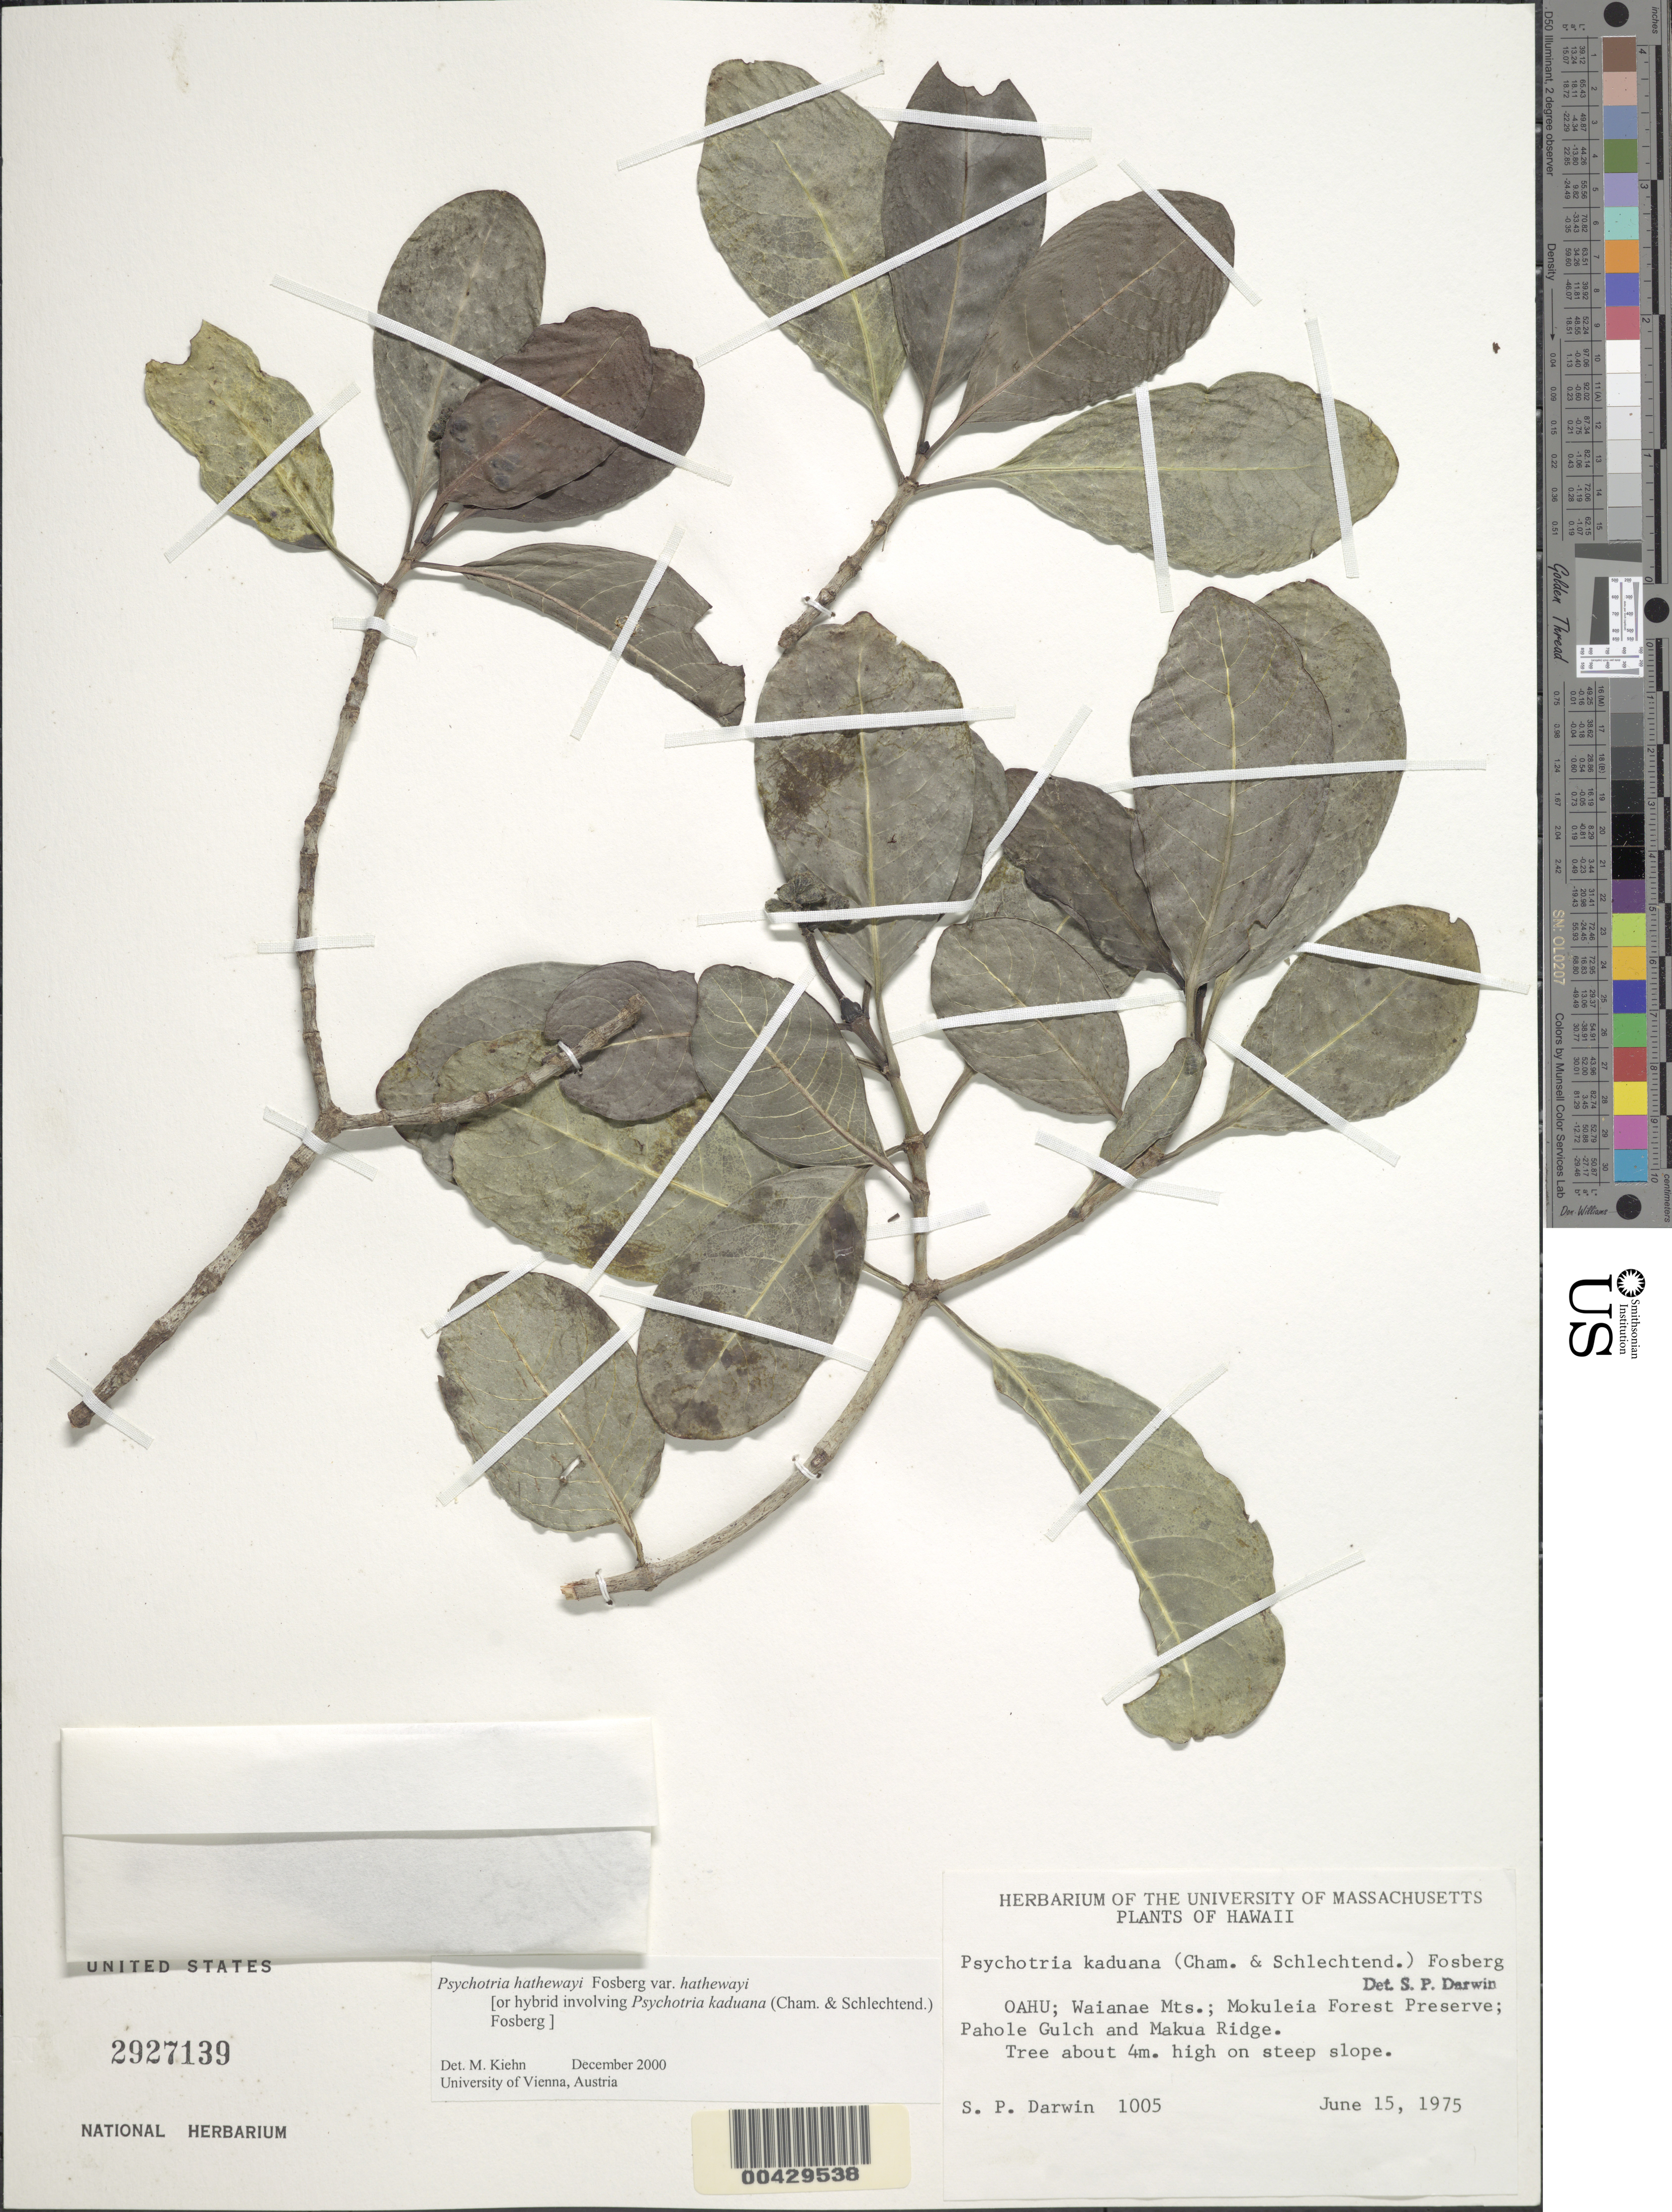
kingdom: Plantae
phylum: Tracheophyta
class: Magnoliopsida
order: Gentianales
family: Rubiaceae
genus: Psychotria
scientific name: Psychotria kaduana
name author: (Cham. & Schltdl.) Fosberg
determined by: Darwin, S. P.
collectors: S. P. Darwin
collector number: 1005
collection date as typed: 15 Jun 1975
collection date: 1975-06-15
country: United States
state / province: Hawaii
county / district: Honolulu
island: Oahu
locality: Waianae Mountains, Mokuleia Forest Preserve, Pahole Gulch & Makua Ridge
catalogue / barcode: US 2927139